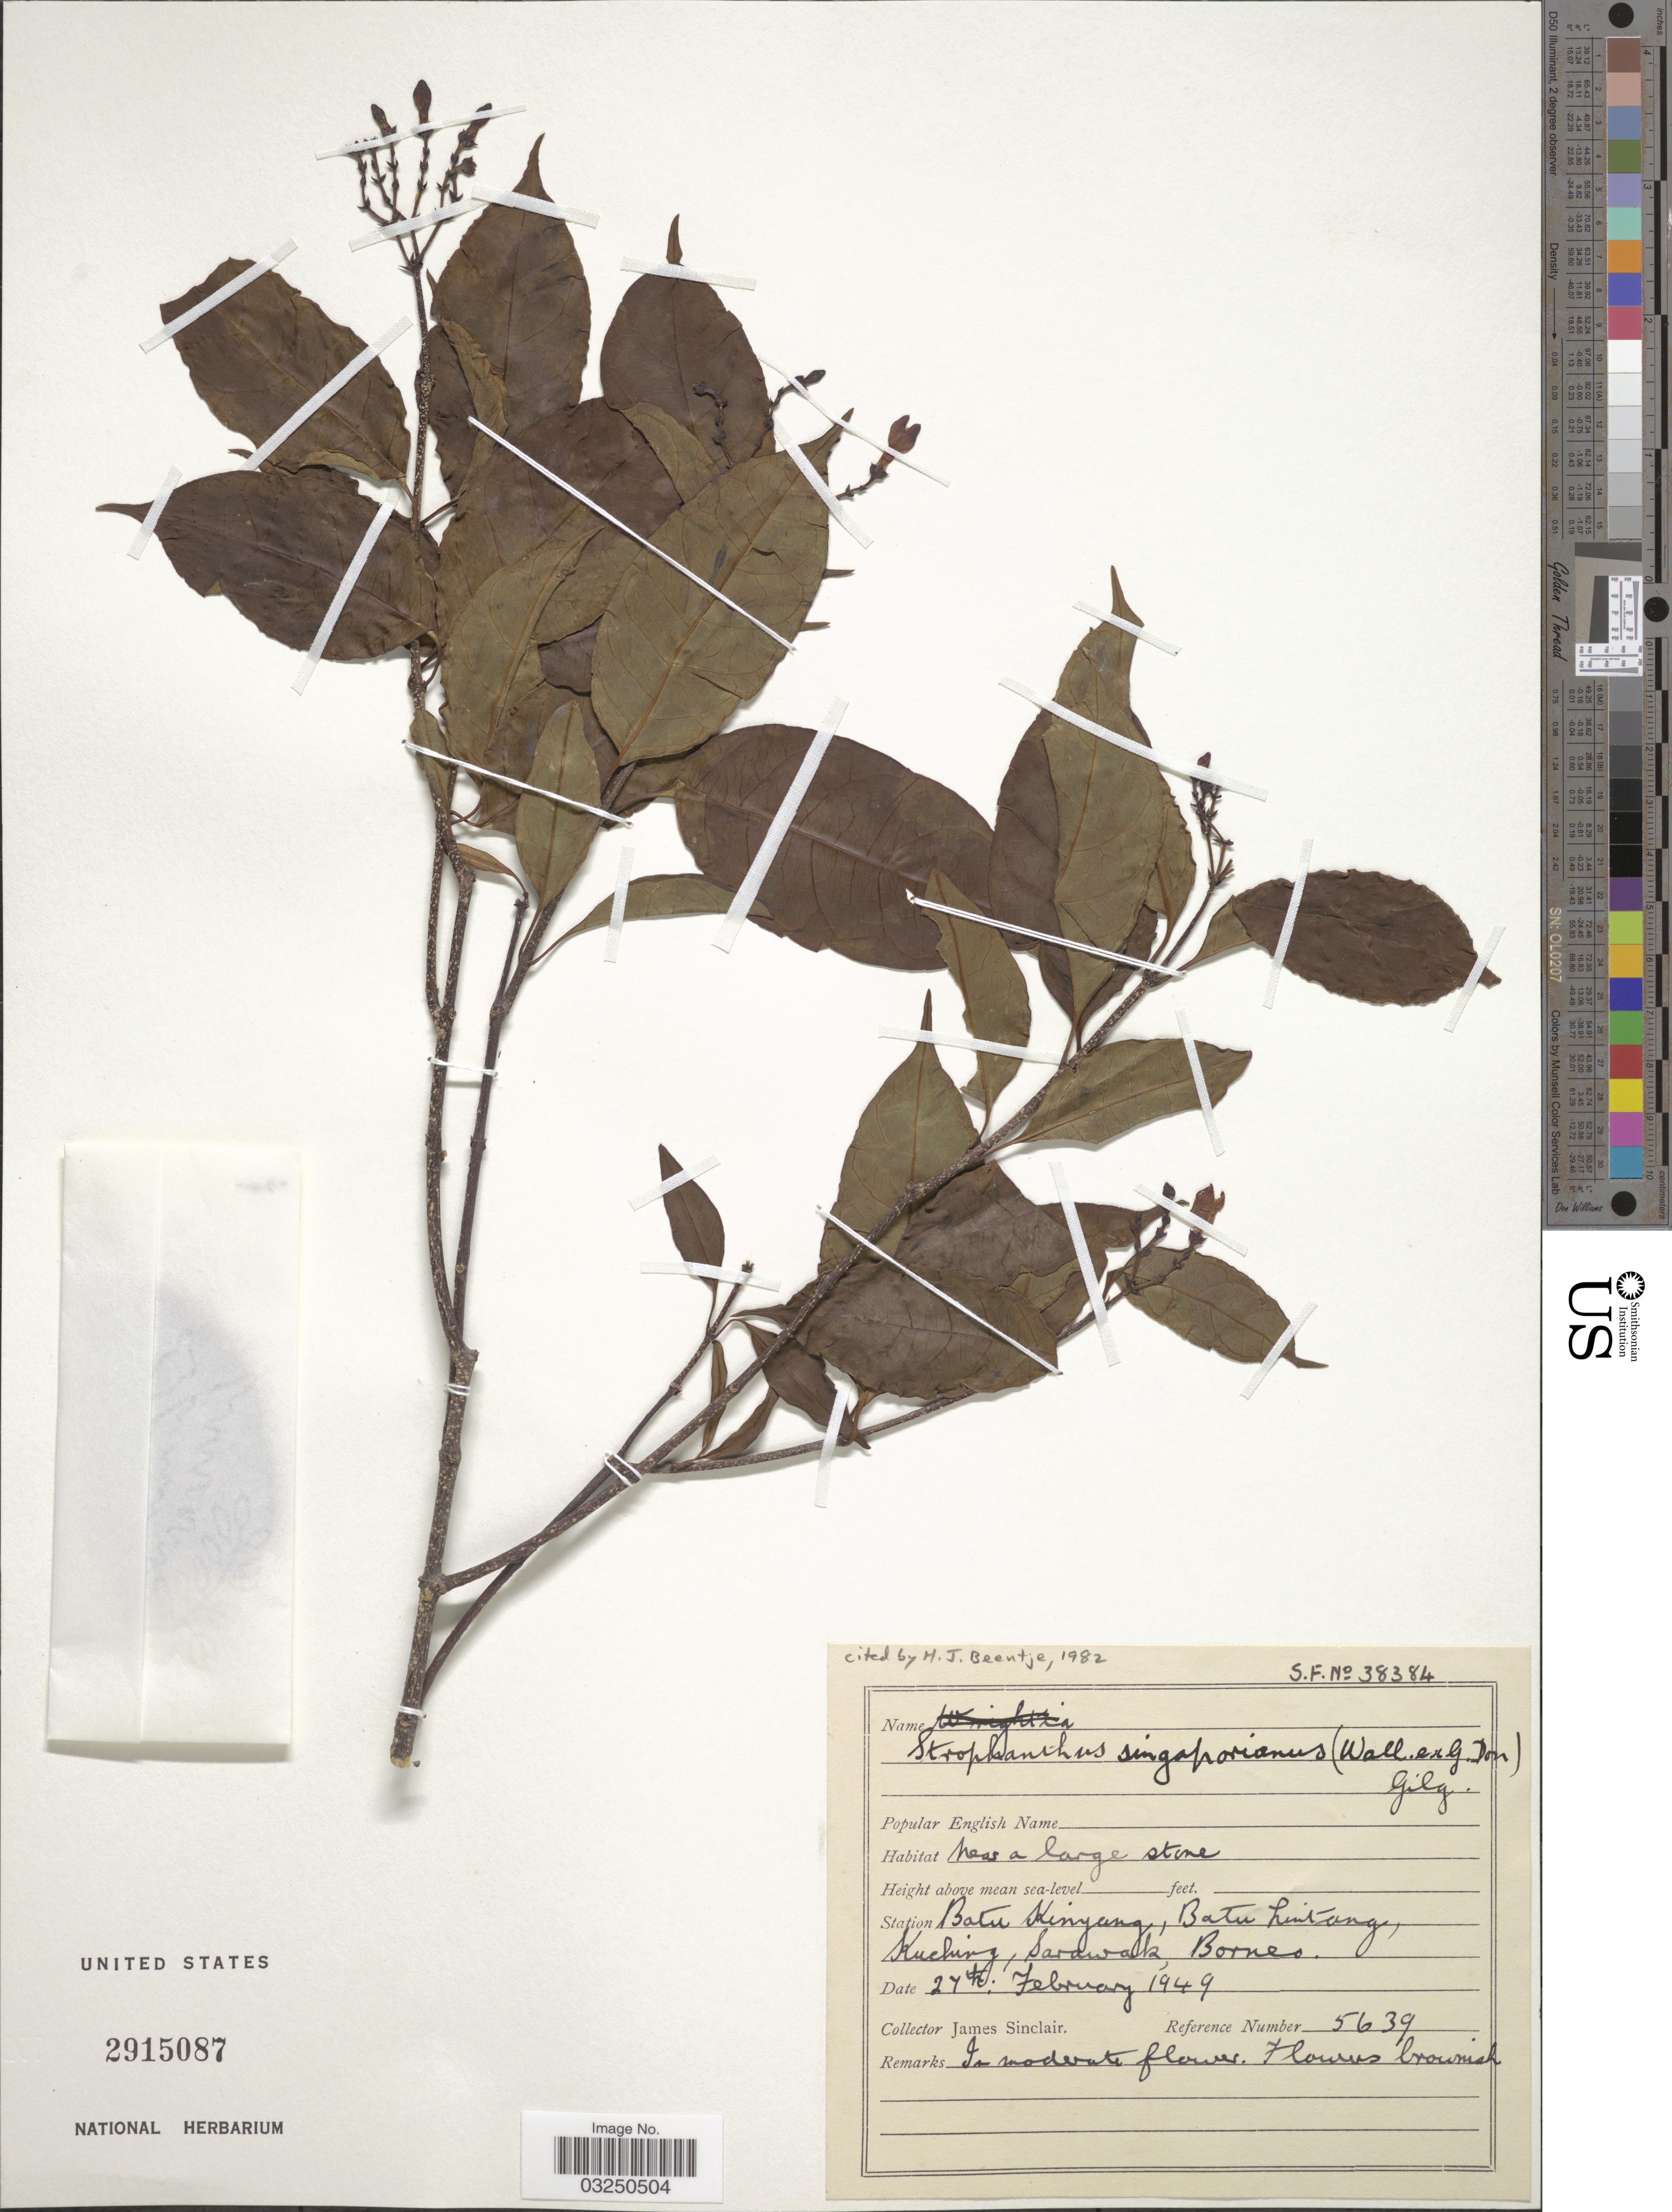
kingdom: Plantae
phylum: Tracheophyta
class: Magnoliopsida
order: Gentianales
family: Apocynaceae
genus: Strophanthus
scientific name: Strophanthus singaporianus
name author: (Wall. ex G. Don) Gilg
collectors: J. Sinclair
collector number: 5639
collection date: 1949-02-27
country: Malaysia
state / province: Sarawak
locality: Station Batu Kinyang, Batu Lintang, Kuching, Borneo.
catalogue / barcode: US 2915087